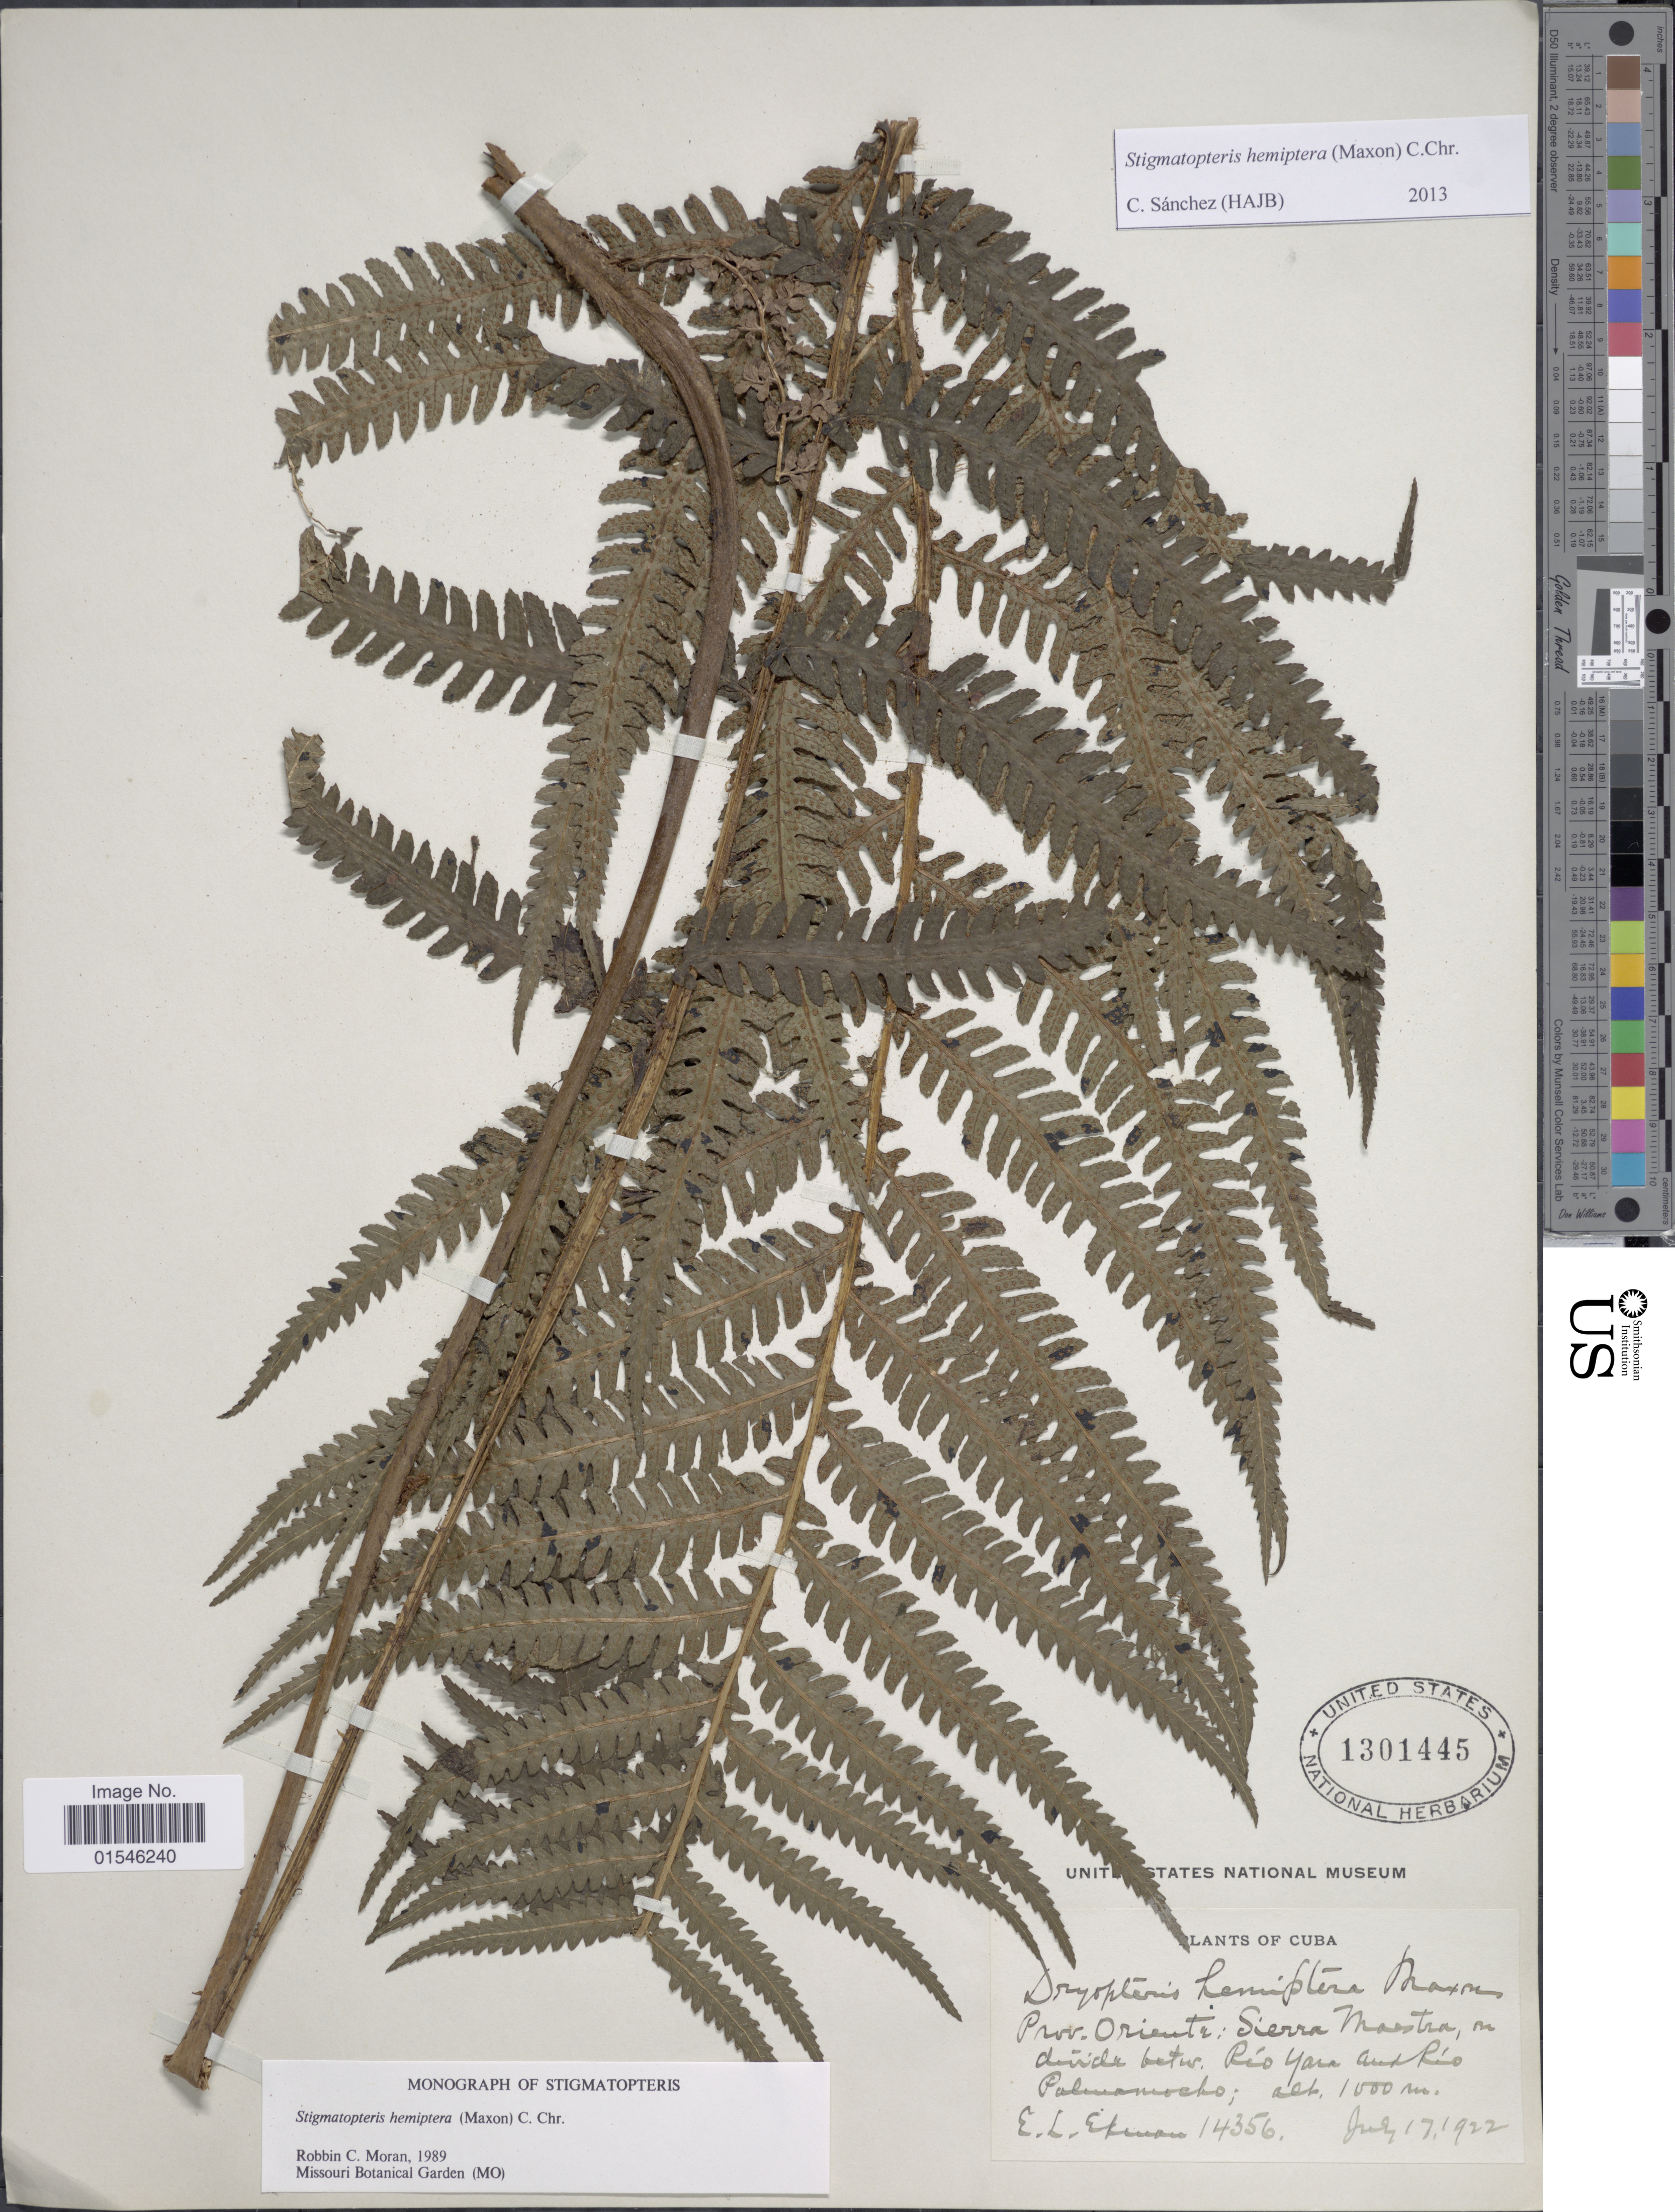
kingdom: Plantae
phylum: Tracheophyta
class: Polypodiopsida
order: Polypodiales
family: Dryopteridaceae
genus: Stigmatopteris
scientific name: Stigmatopteris hemiptera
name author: (Maxon) C. Chr.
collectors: E. L. Ekman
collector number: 14356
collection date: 1922-07-17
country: Cuba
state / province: Oriente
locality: Sierra Maestra, on divide betw. Rio Yara and Río Palmamocho [Palmamocha].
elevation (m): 1000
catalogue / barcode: US 1301445